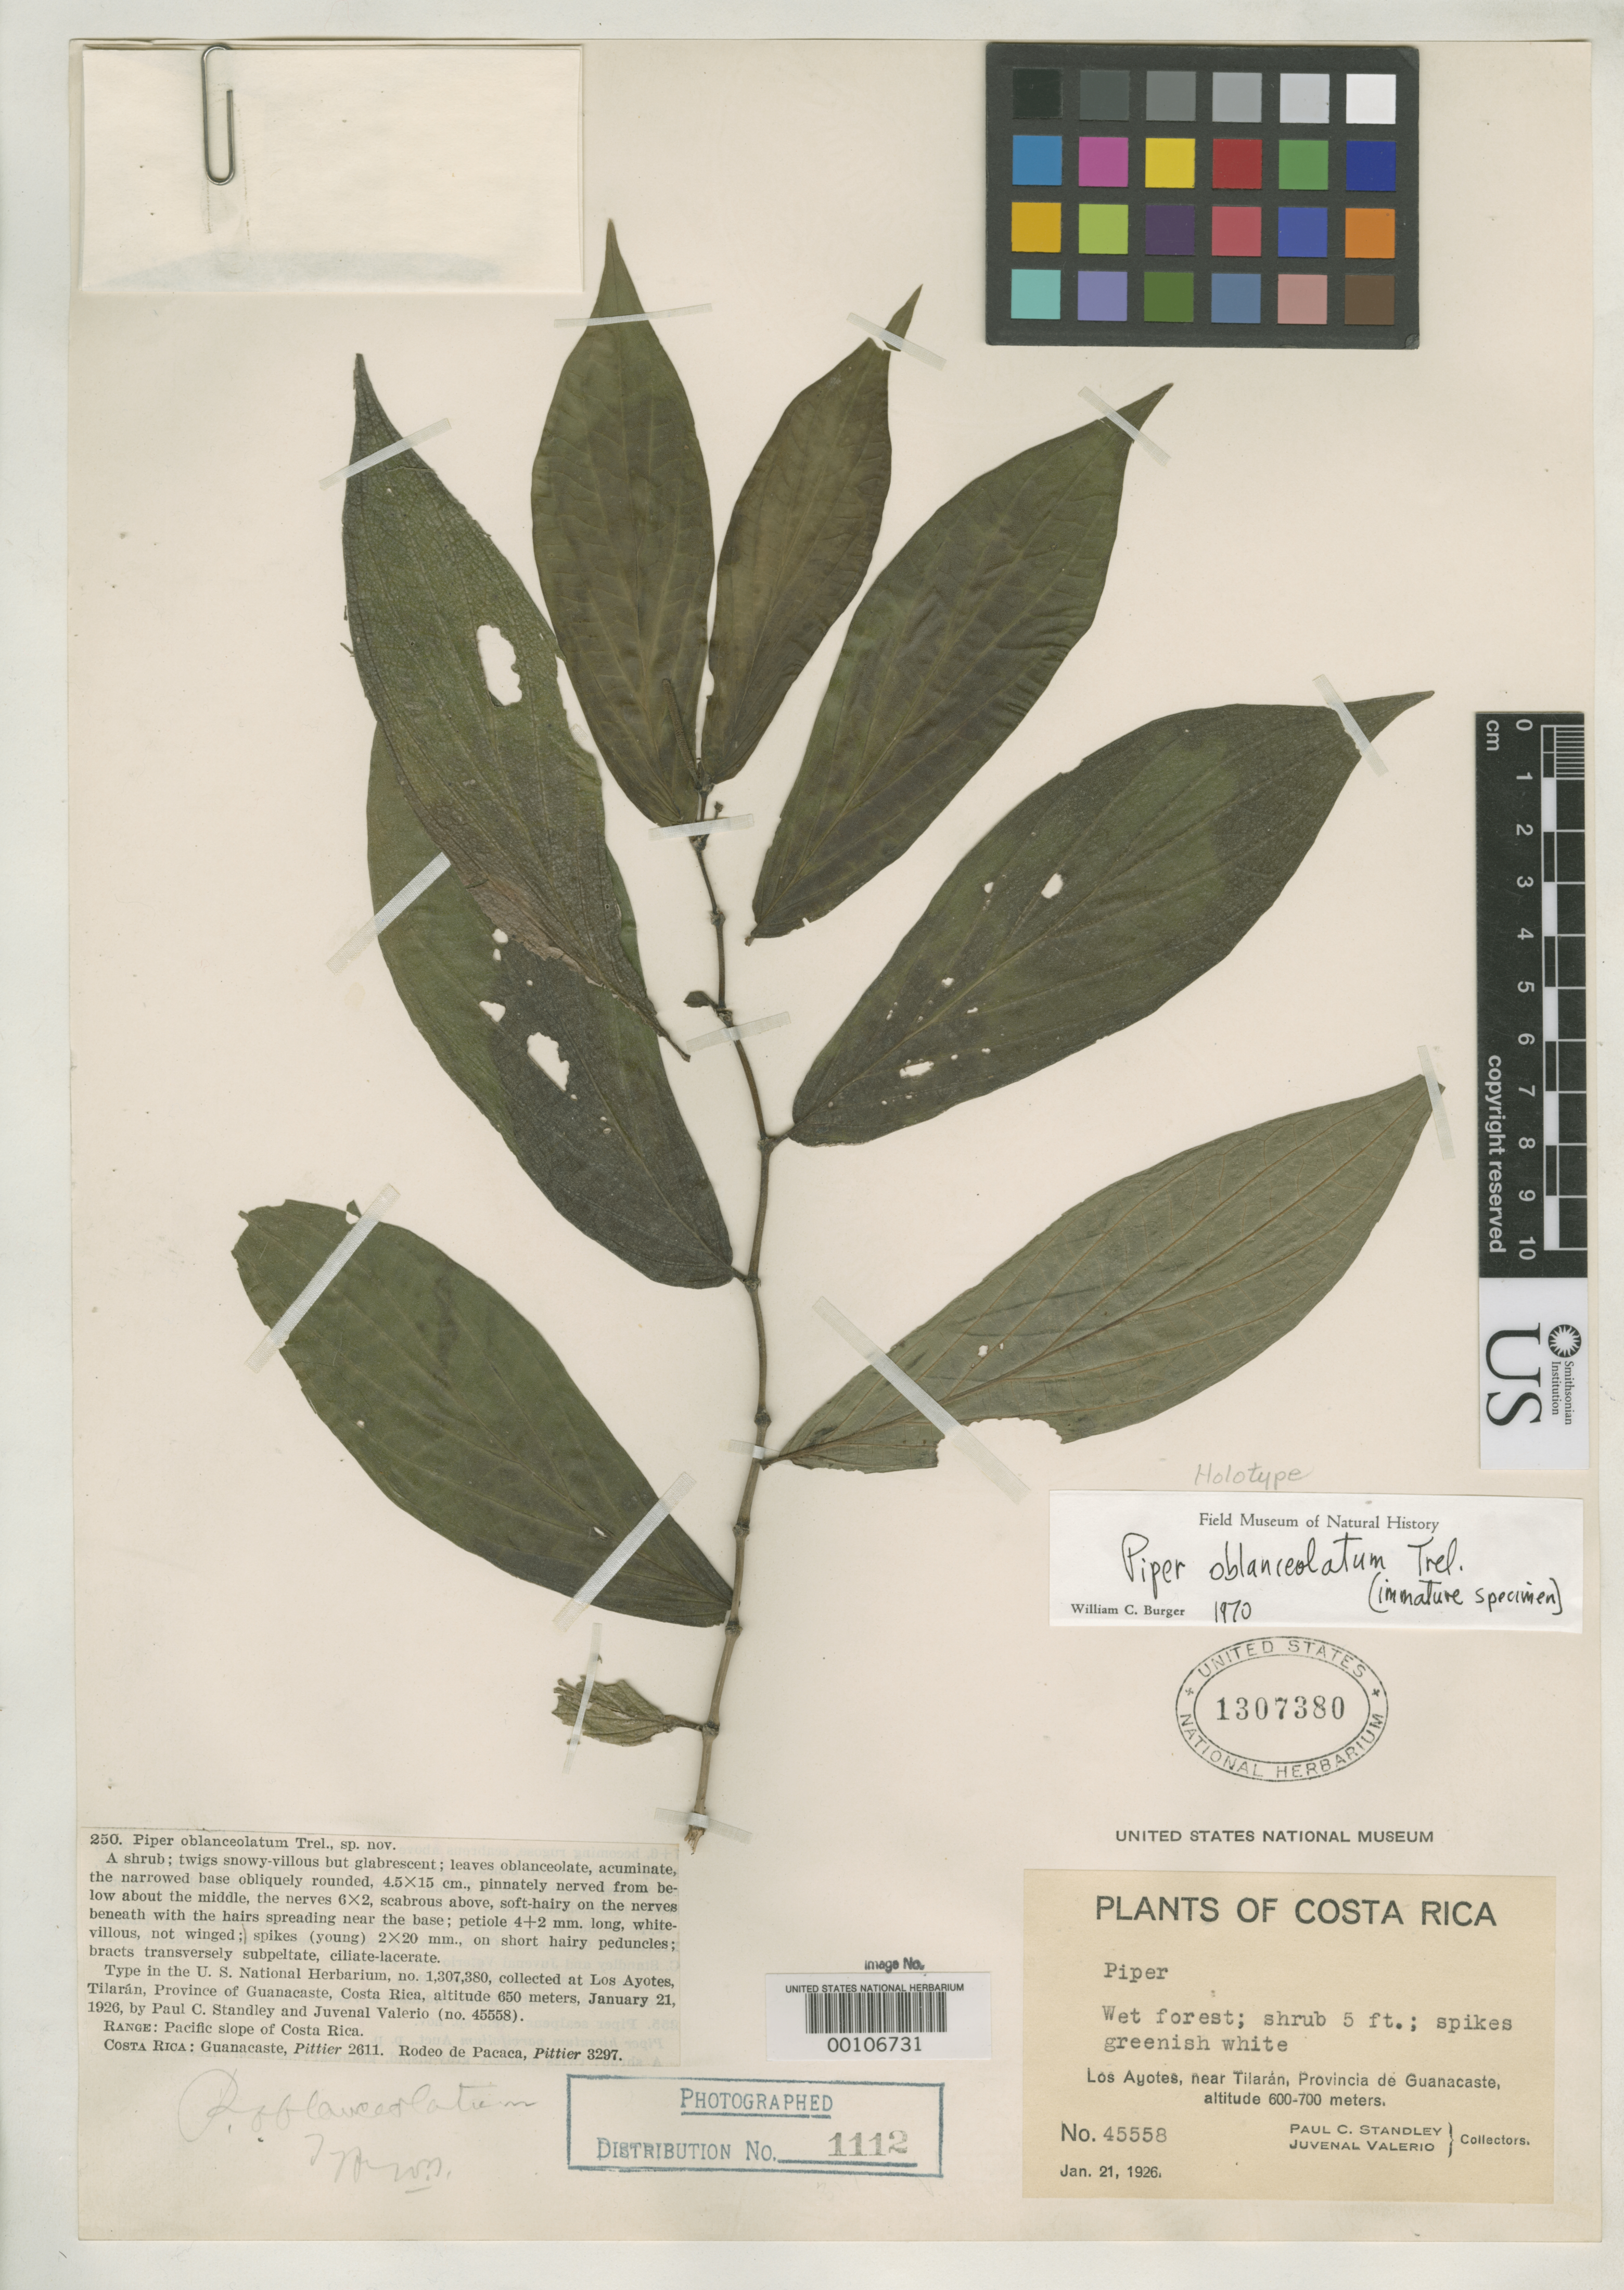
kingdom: Plantae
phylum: Tracheophyta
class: Magnoliopsida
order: Piperales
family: Piperaceae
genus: Piper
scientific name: Piper oblanceolatum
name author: Trel.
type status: Holotype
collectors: P. C. Standley & J. Valerio R.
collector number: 45558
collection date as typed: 21 Jan 1926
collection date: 1926-01-21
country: Costa Rica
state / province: Guanacaste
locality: Los Ayotes, near Tilaran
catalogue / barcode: US 1307380